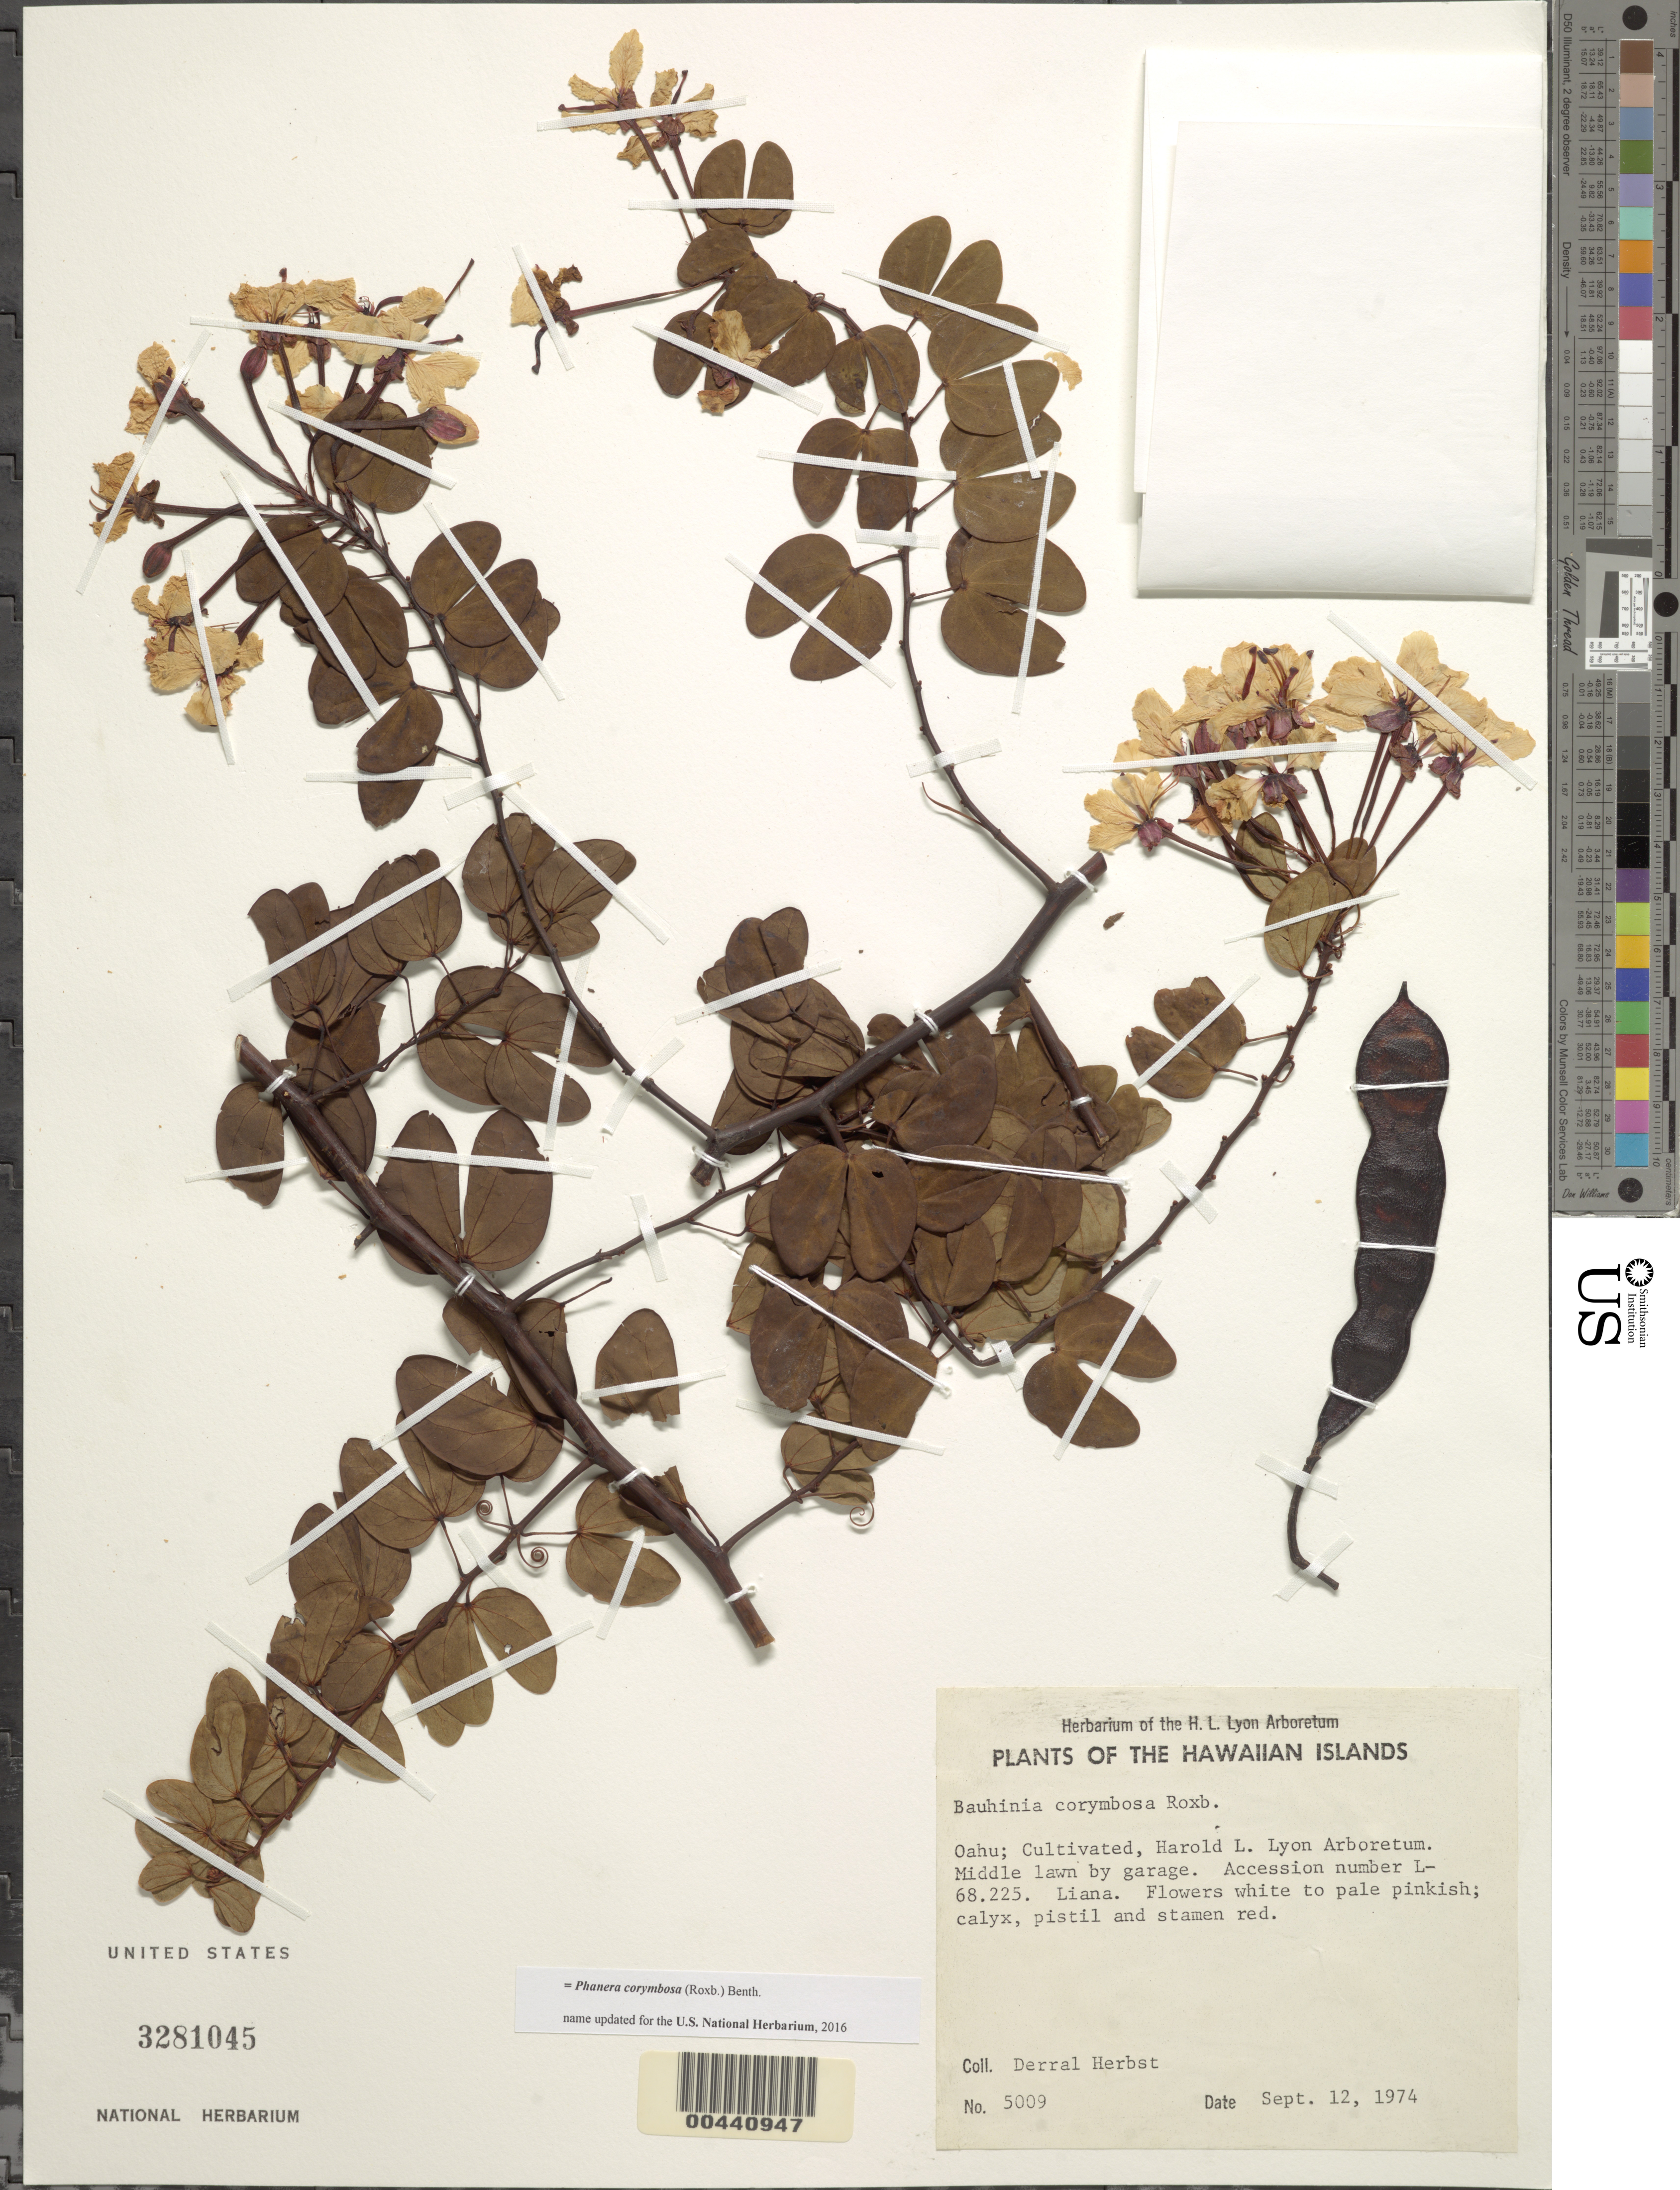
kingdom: Plantae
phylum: Tracheophyta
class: Magnoliopsida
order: Fabales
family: Fabaceae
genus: Phanera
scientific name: Phanera corymbosa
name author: (Roxb.) Benth.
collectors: D. R. Herbst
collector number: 5009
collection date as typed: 12 Sep 1974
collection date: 1974-09-12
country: United States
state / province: Hawaii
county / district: Honolulu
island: Oahu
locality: Harold L. Lyon Arboretum, Middle lawn by garage. Accession number L-68.225.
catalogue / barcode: US 3281045